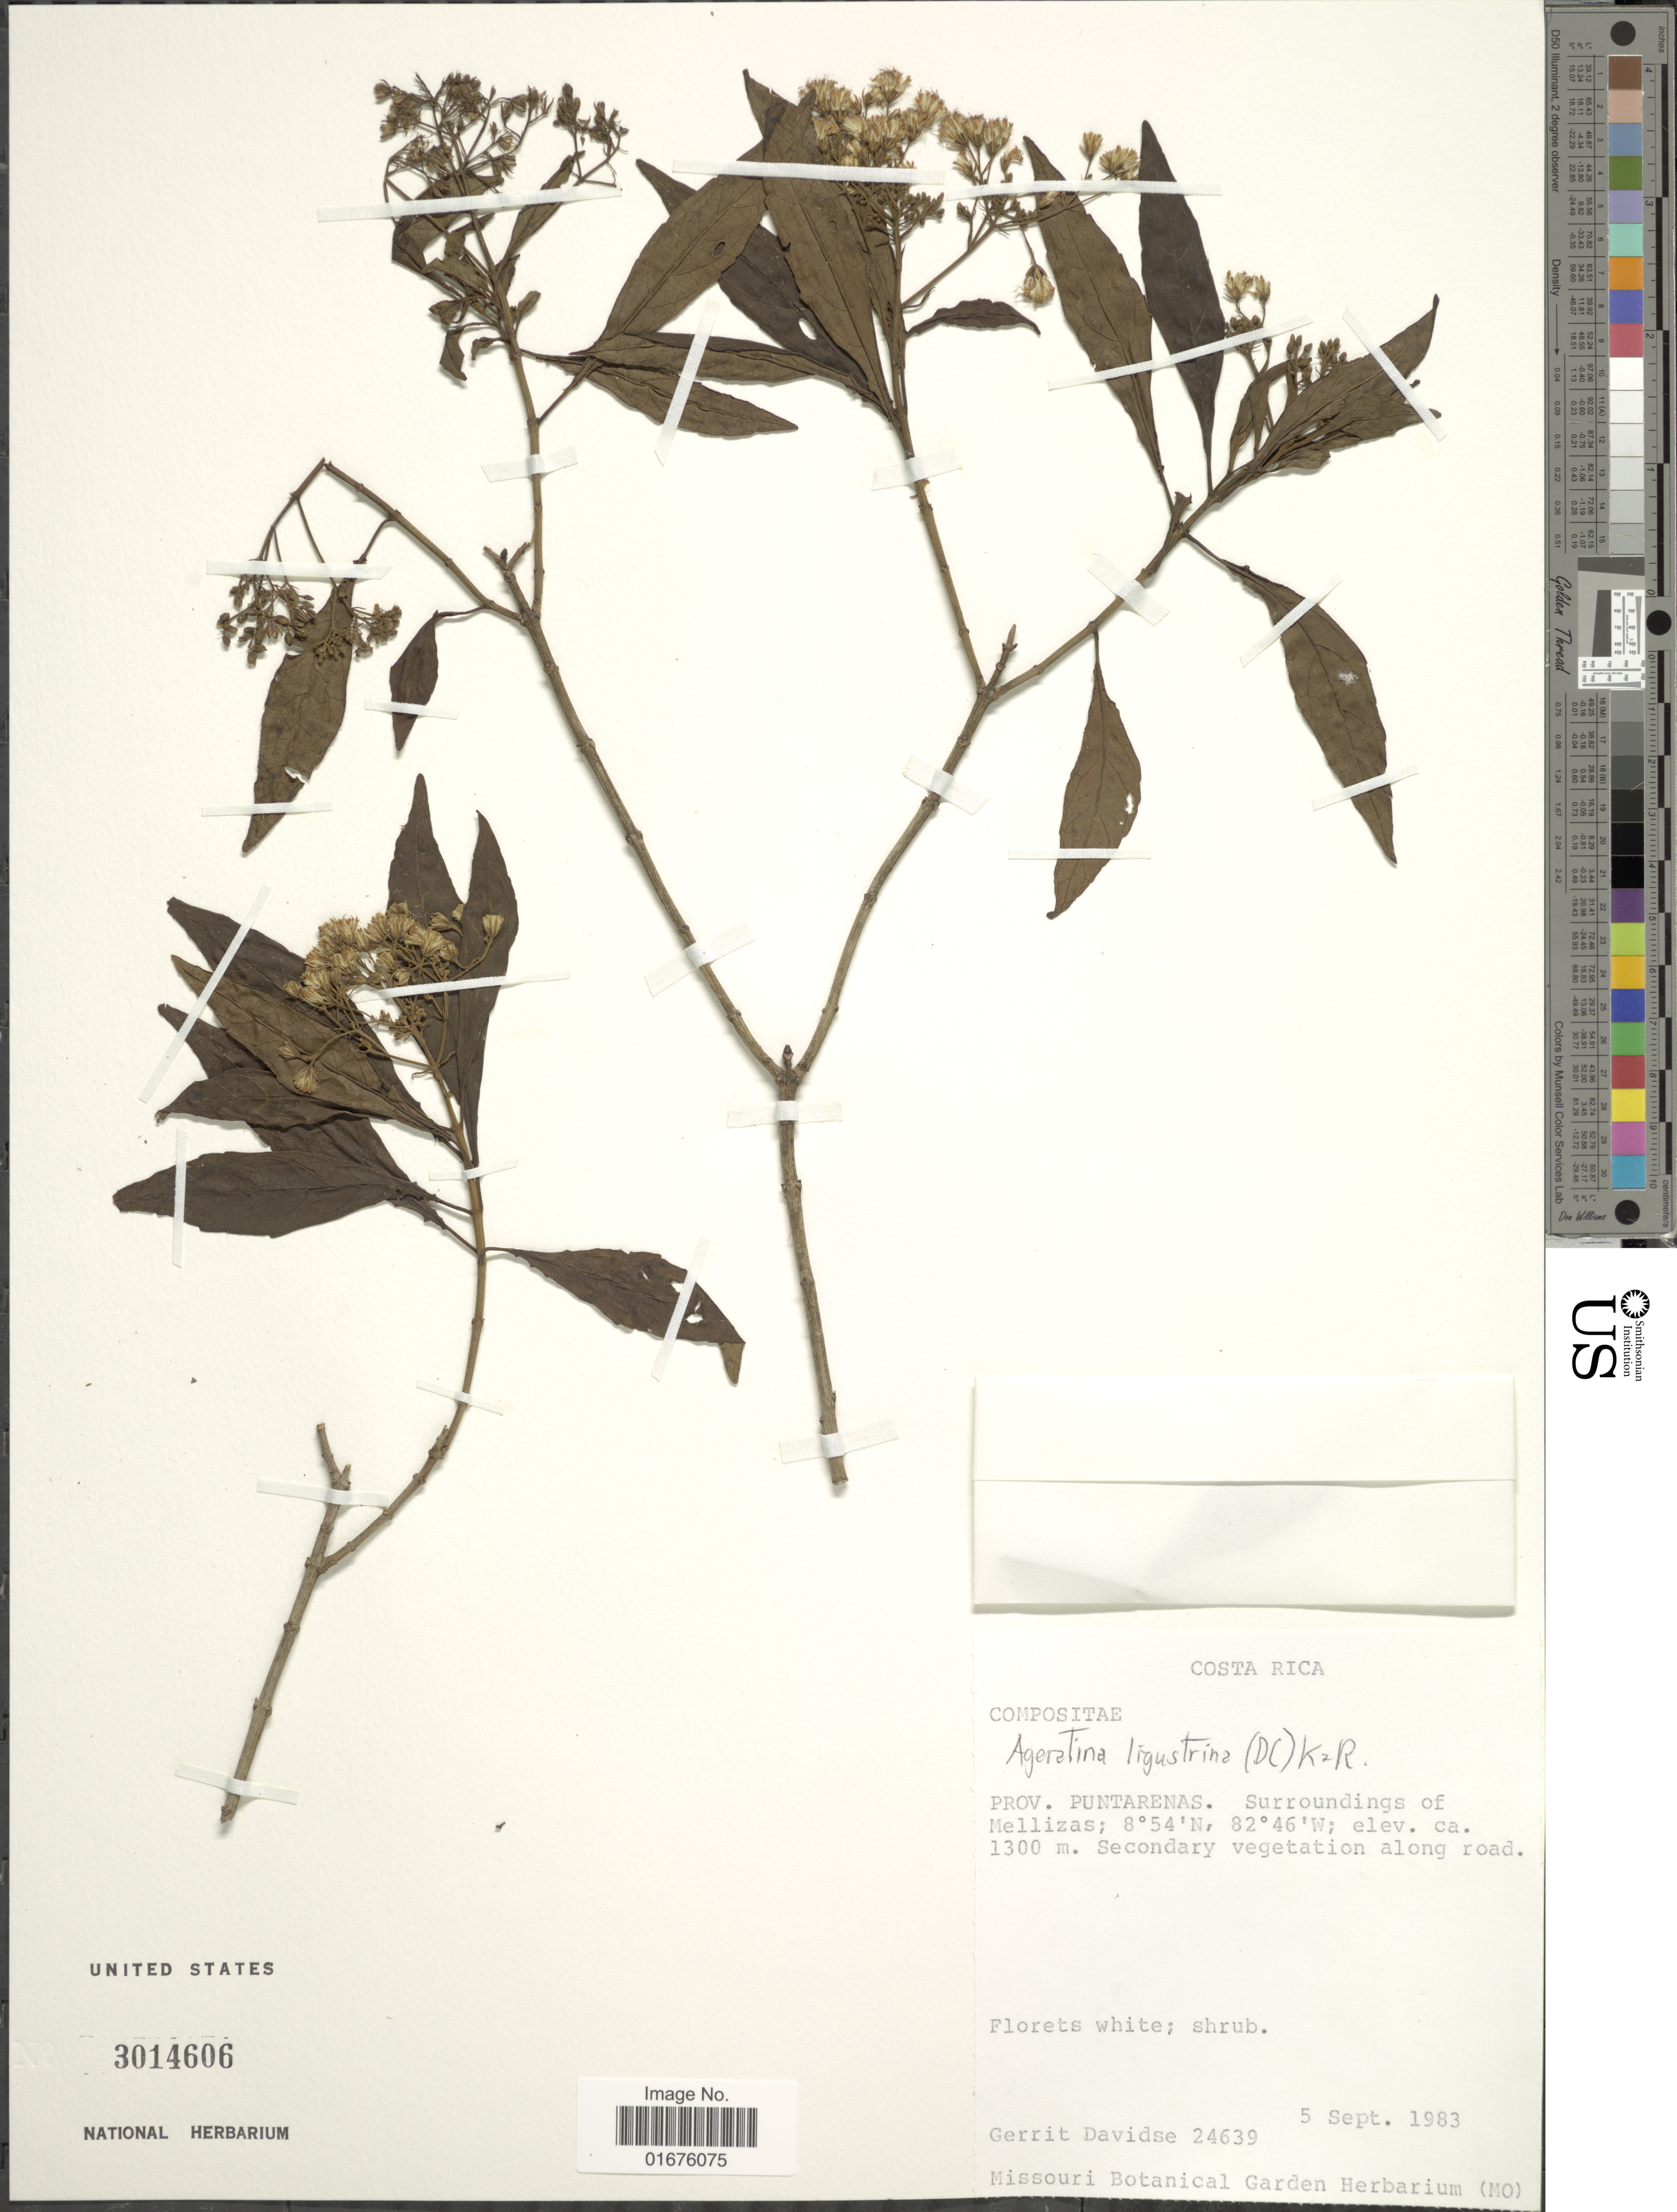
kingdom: Plantae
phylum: Tracheophyta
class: Magnoliopsida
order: Asterales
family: Asteraceae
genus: Ageratina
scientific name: Ageratina ligustrina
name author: (DC.) R.M. King & H. Rob.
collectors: G. Davidse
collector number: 24639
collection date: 1983-09-05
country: Costa Rica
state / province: Puntarenas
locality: Surroundings of Mellizas, Secondary vegetacion along road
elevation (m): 1300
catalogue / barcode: US 3014606